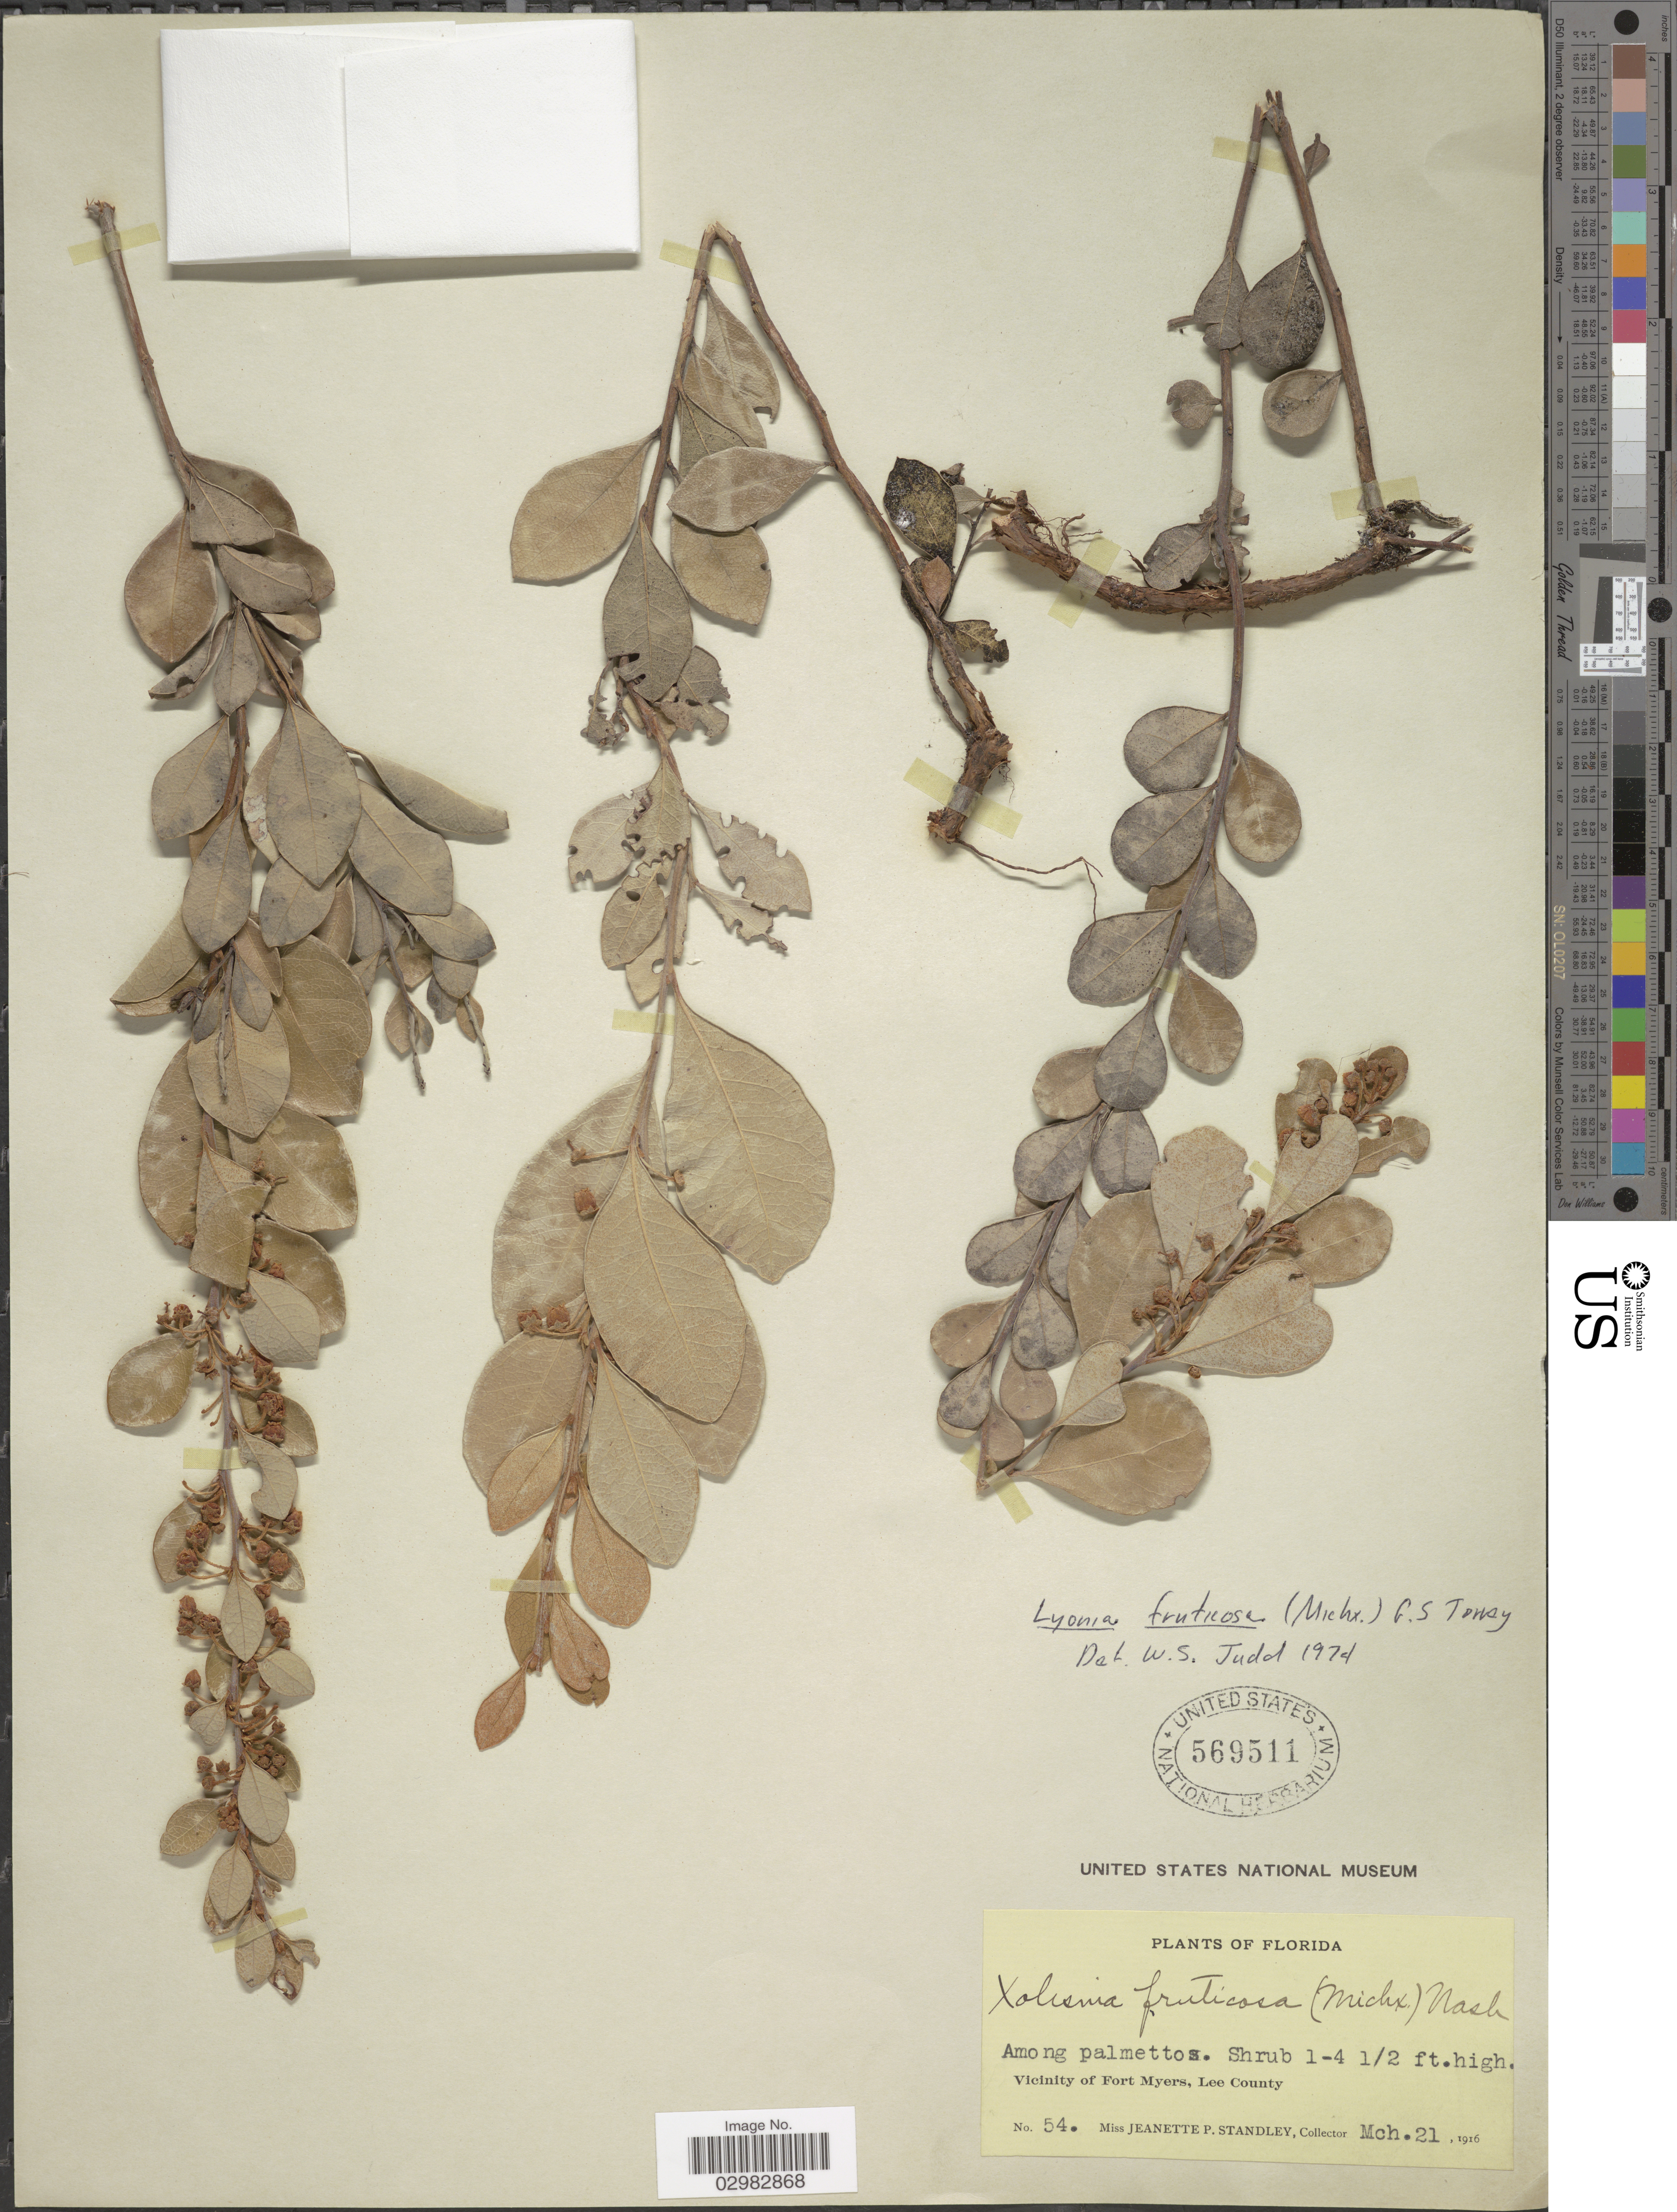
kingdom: Plantae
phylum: Tracheophyta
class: Magnoliopsida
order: Ericales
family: Ericaceae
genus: Lyonia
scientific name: Lyonia fruticosa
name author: (Michx.) G.S. Torr.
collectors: J. P. Standley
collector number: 54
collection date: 1916-03-21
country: United States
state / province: Florida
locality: Among palmettos, Vicinity of Fort Myers, Lee County.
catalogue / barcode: US 569511